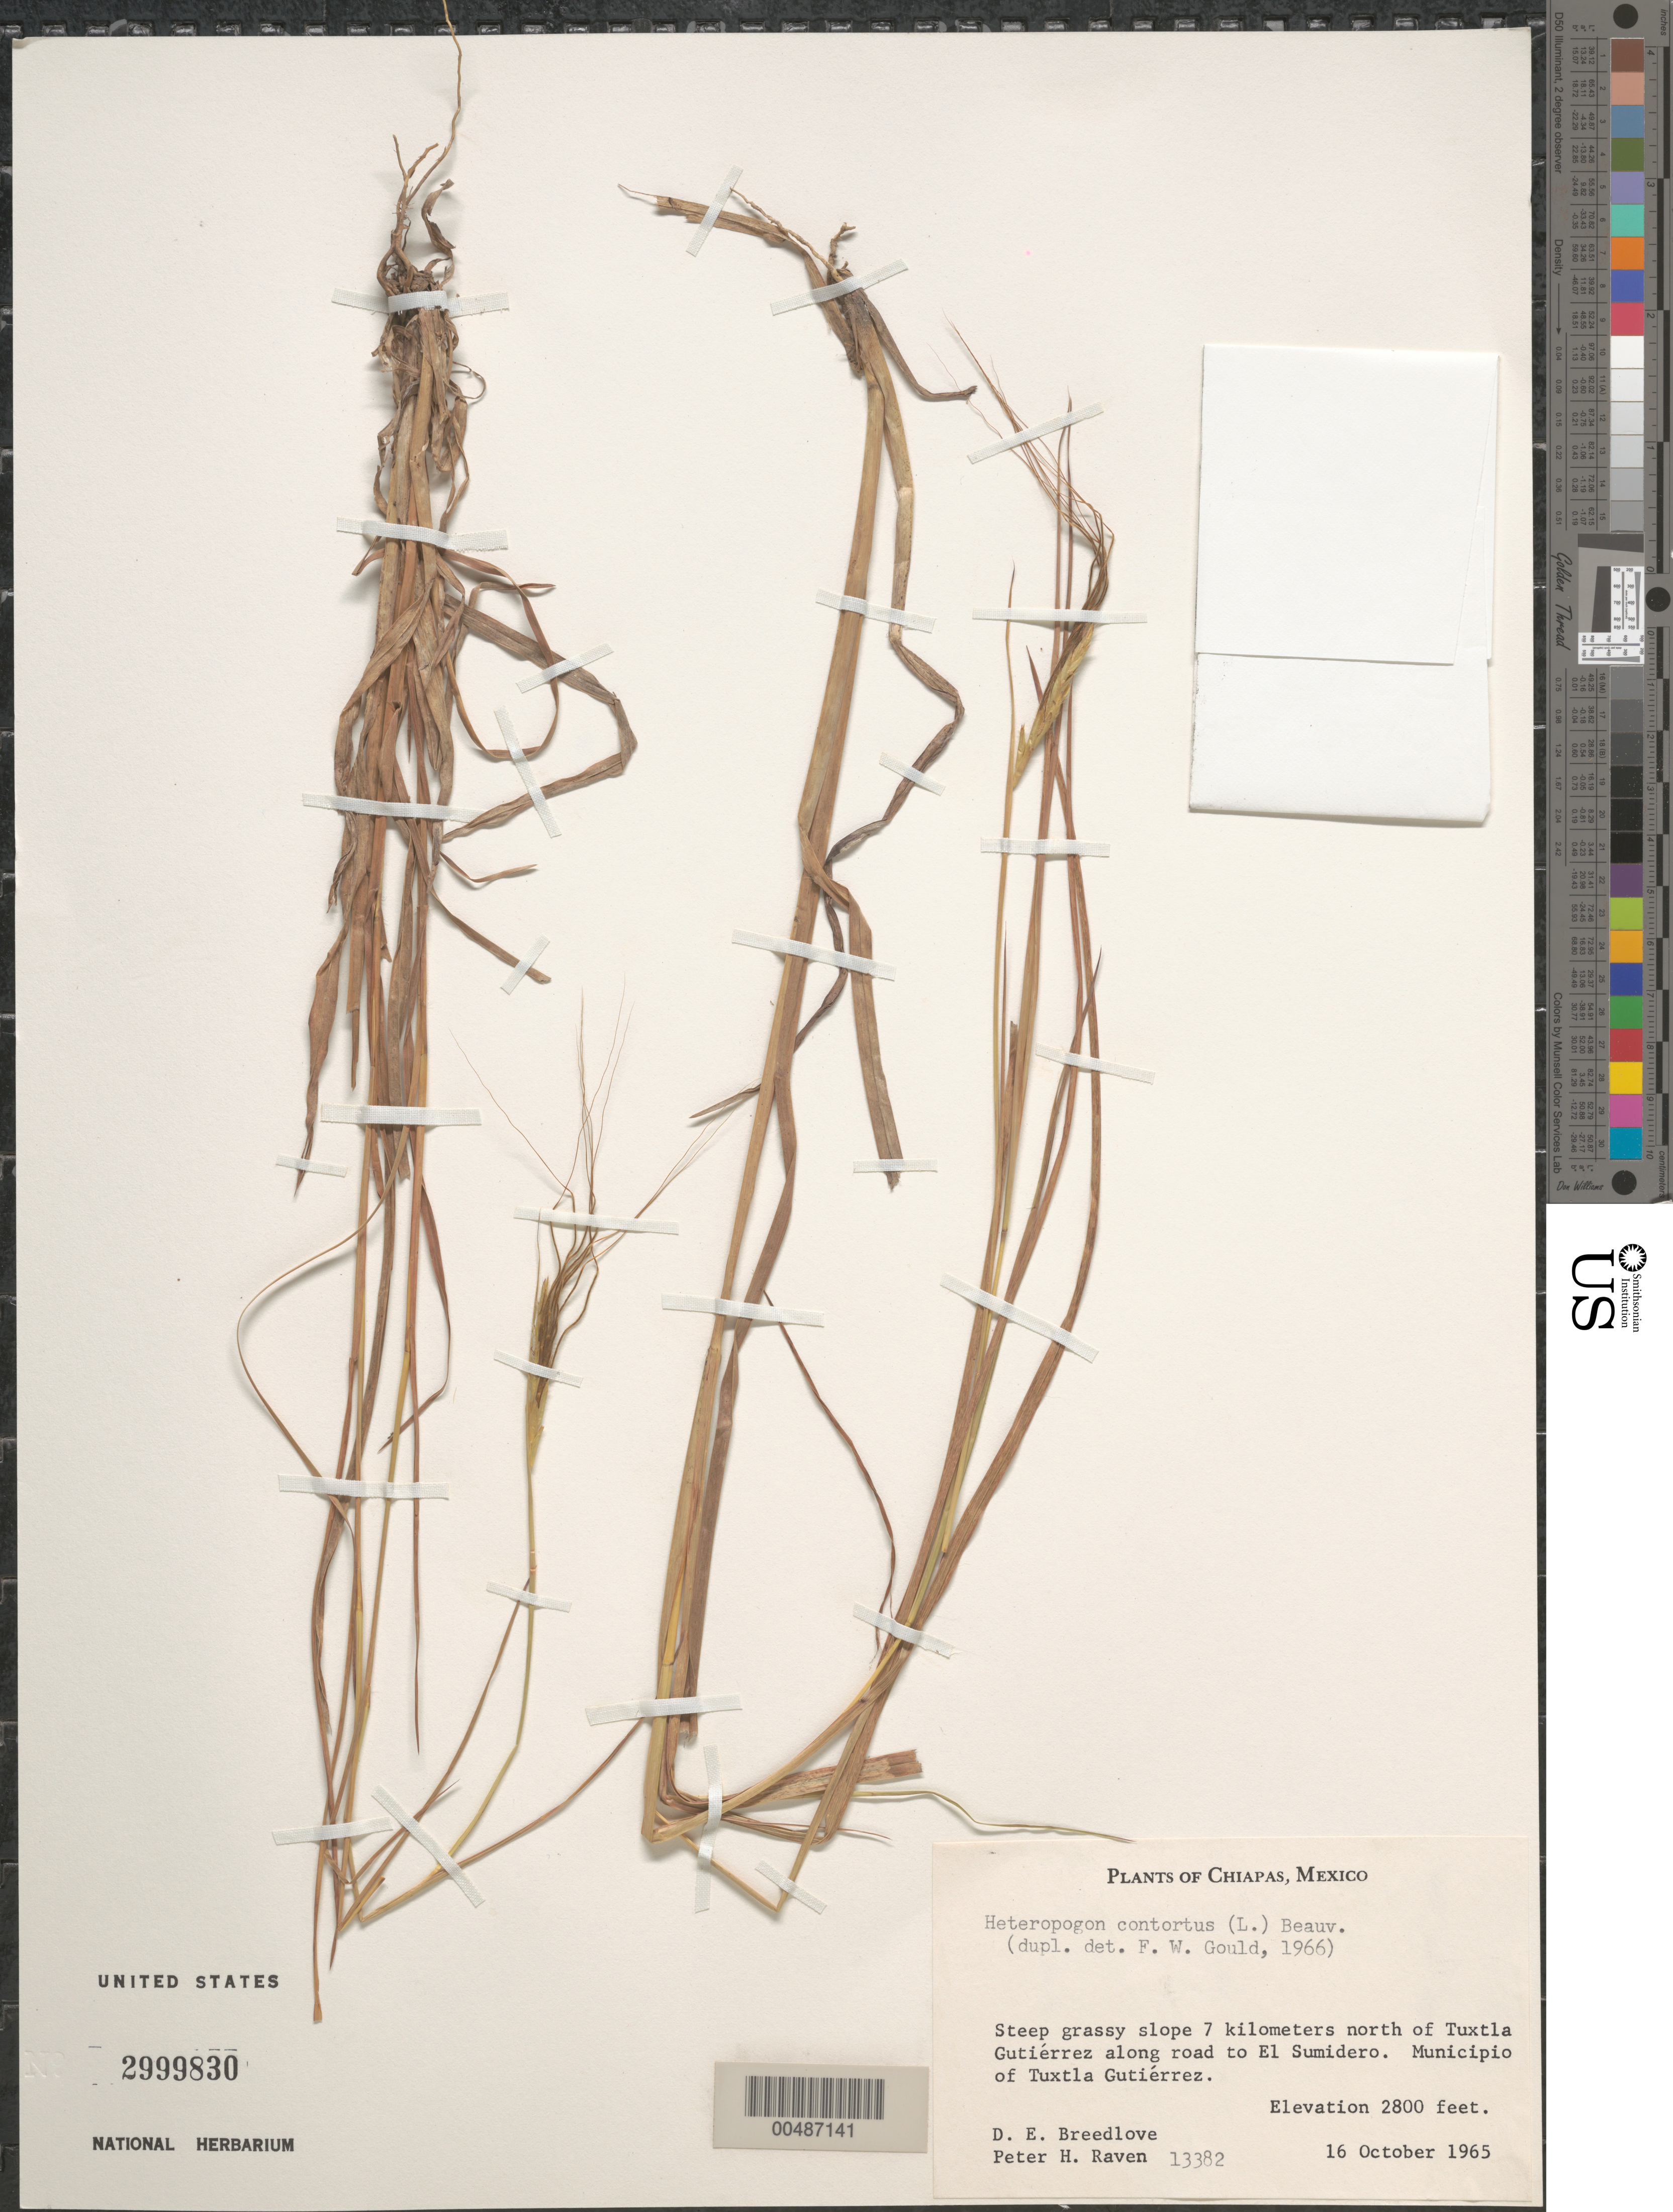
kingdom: Plantae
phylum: Tracheophyta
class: Liliopsida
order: Poales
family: Poaceae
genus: Heteropogon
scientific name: Heteropogon contortus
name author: (L.) P. Beauv. ex Roem. & Schult.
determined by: Gould, F. W.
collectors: D. E. Breedlove & P. H. Raven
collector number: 13382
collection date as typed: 16 Oct 1965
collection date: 1965-10-16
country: Mexico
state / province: Chiapas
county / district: Tuxtla Gutiérrez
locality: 7 km N of Tuxtla Gutiérrez along rd to El Sumidero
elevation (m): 853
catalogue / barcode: US 2999830